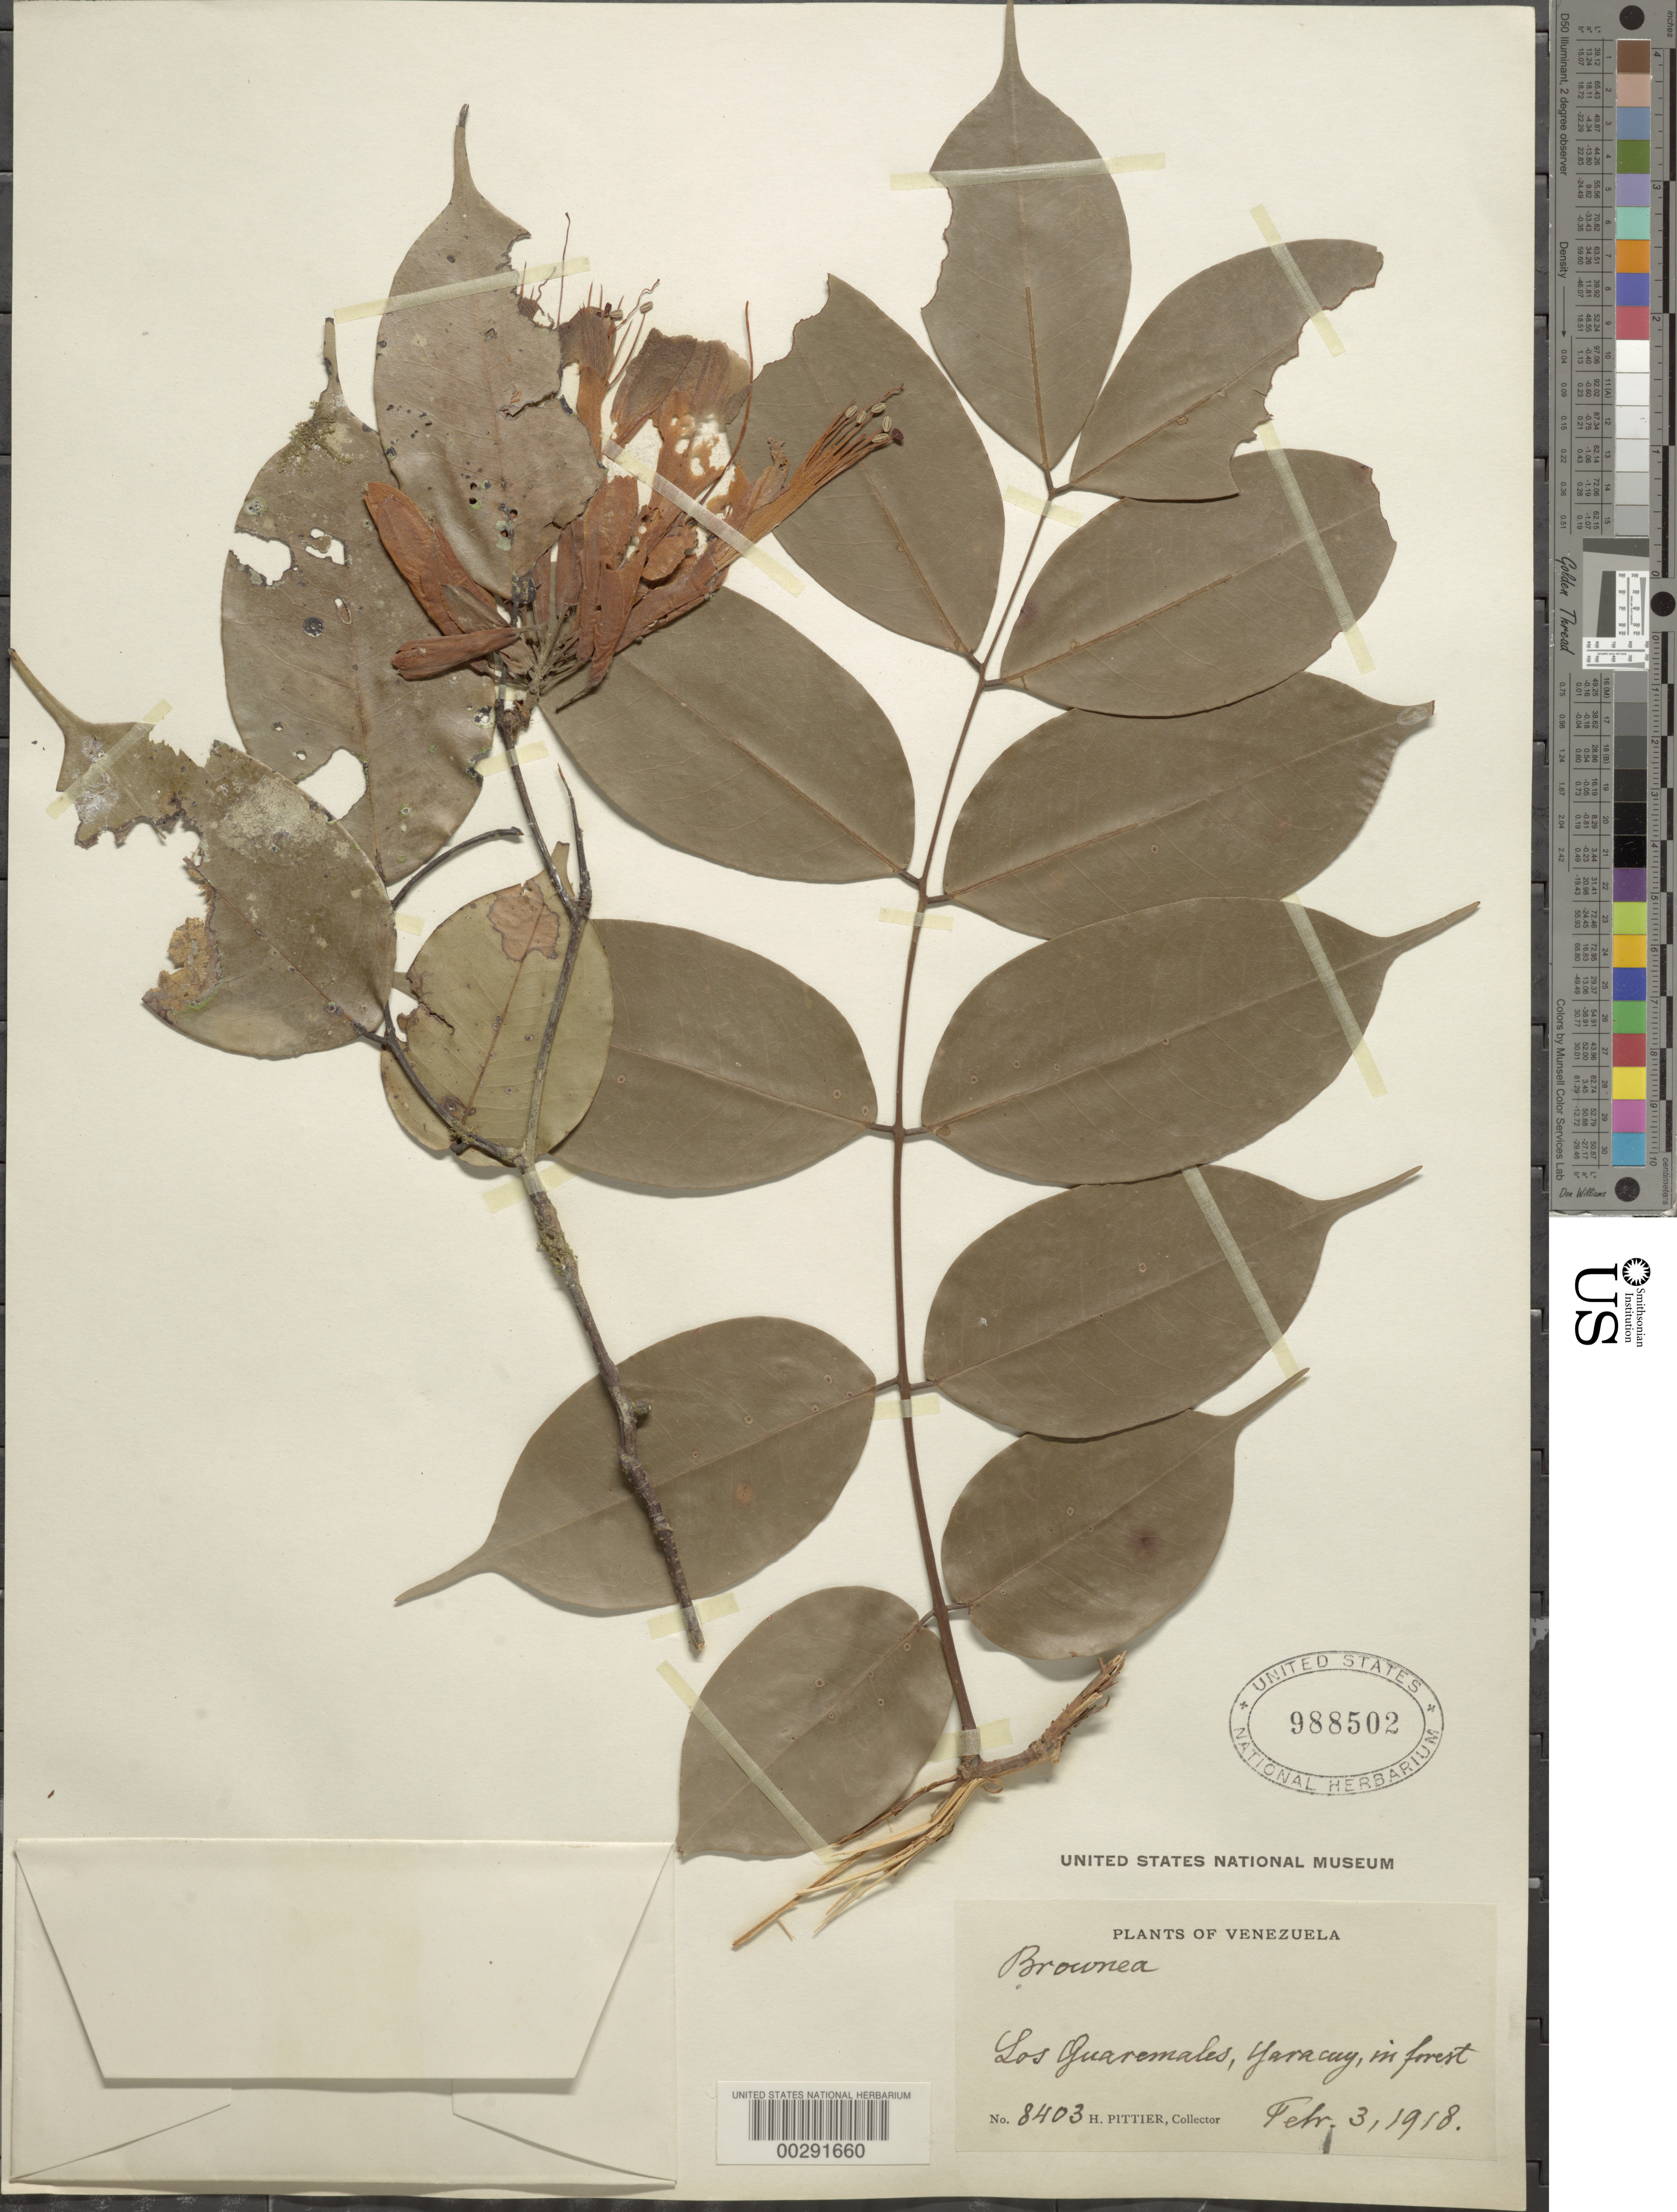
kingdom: Plantae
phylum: Tracheophyta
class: Magnoliopsida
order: Fabales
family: Fabaceae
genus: Brownea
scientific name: Brownea coccinea subsp. coccinea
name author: Jacq.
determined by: Santos-Silva, J.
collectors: H. F. Pittier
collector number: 8403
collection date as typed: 03 Feb 1918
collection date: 1918-02-03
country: Venezuela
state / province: Yaracuy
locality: Los guaremales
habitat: Forest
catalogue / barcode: US 988502